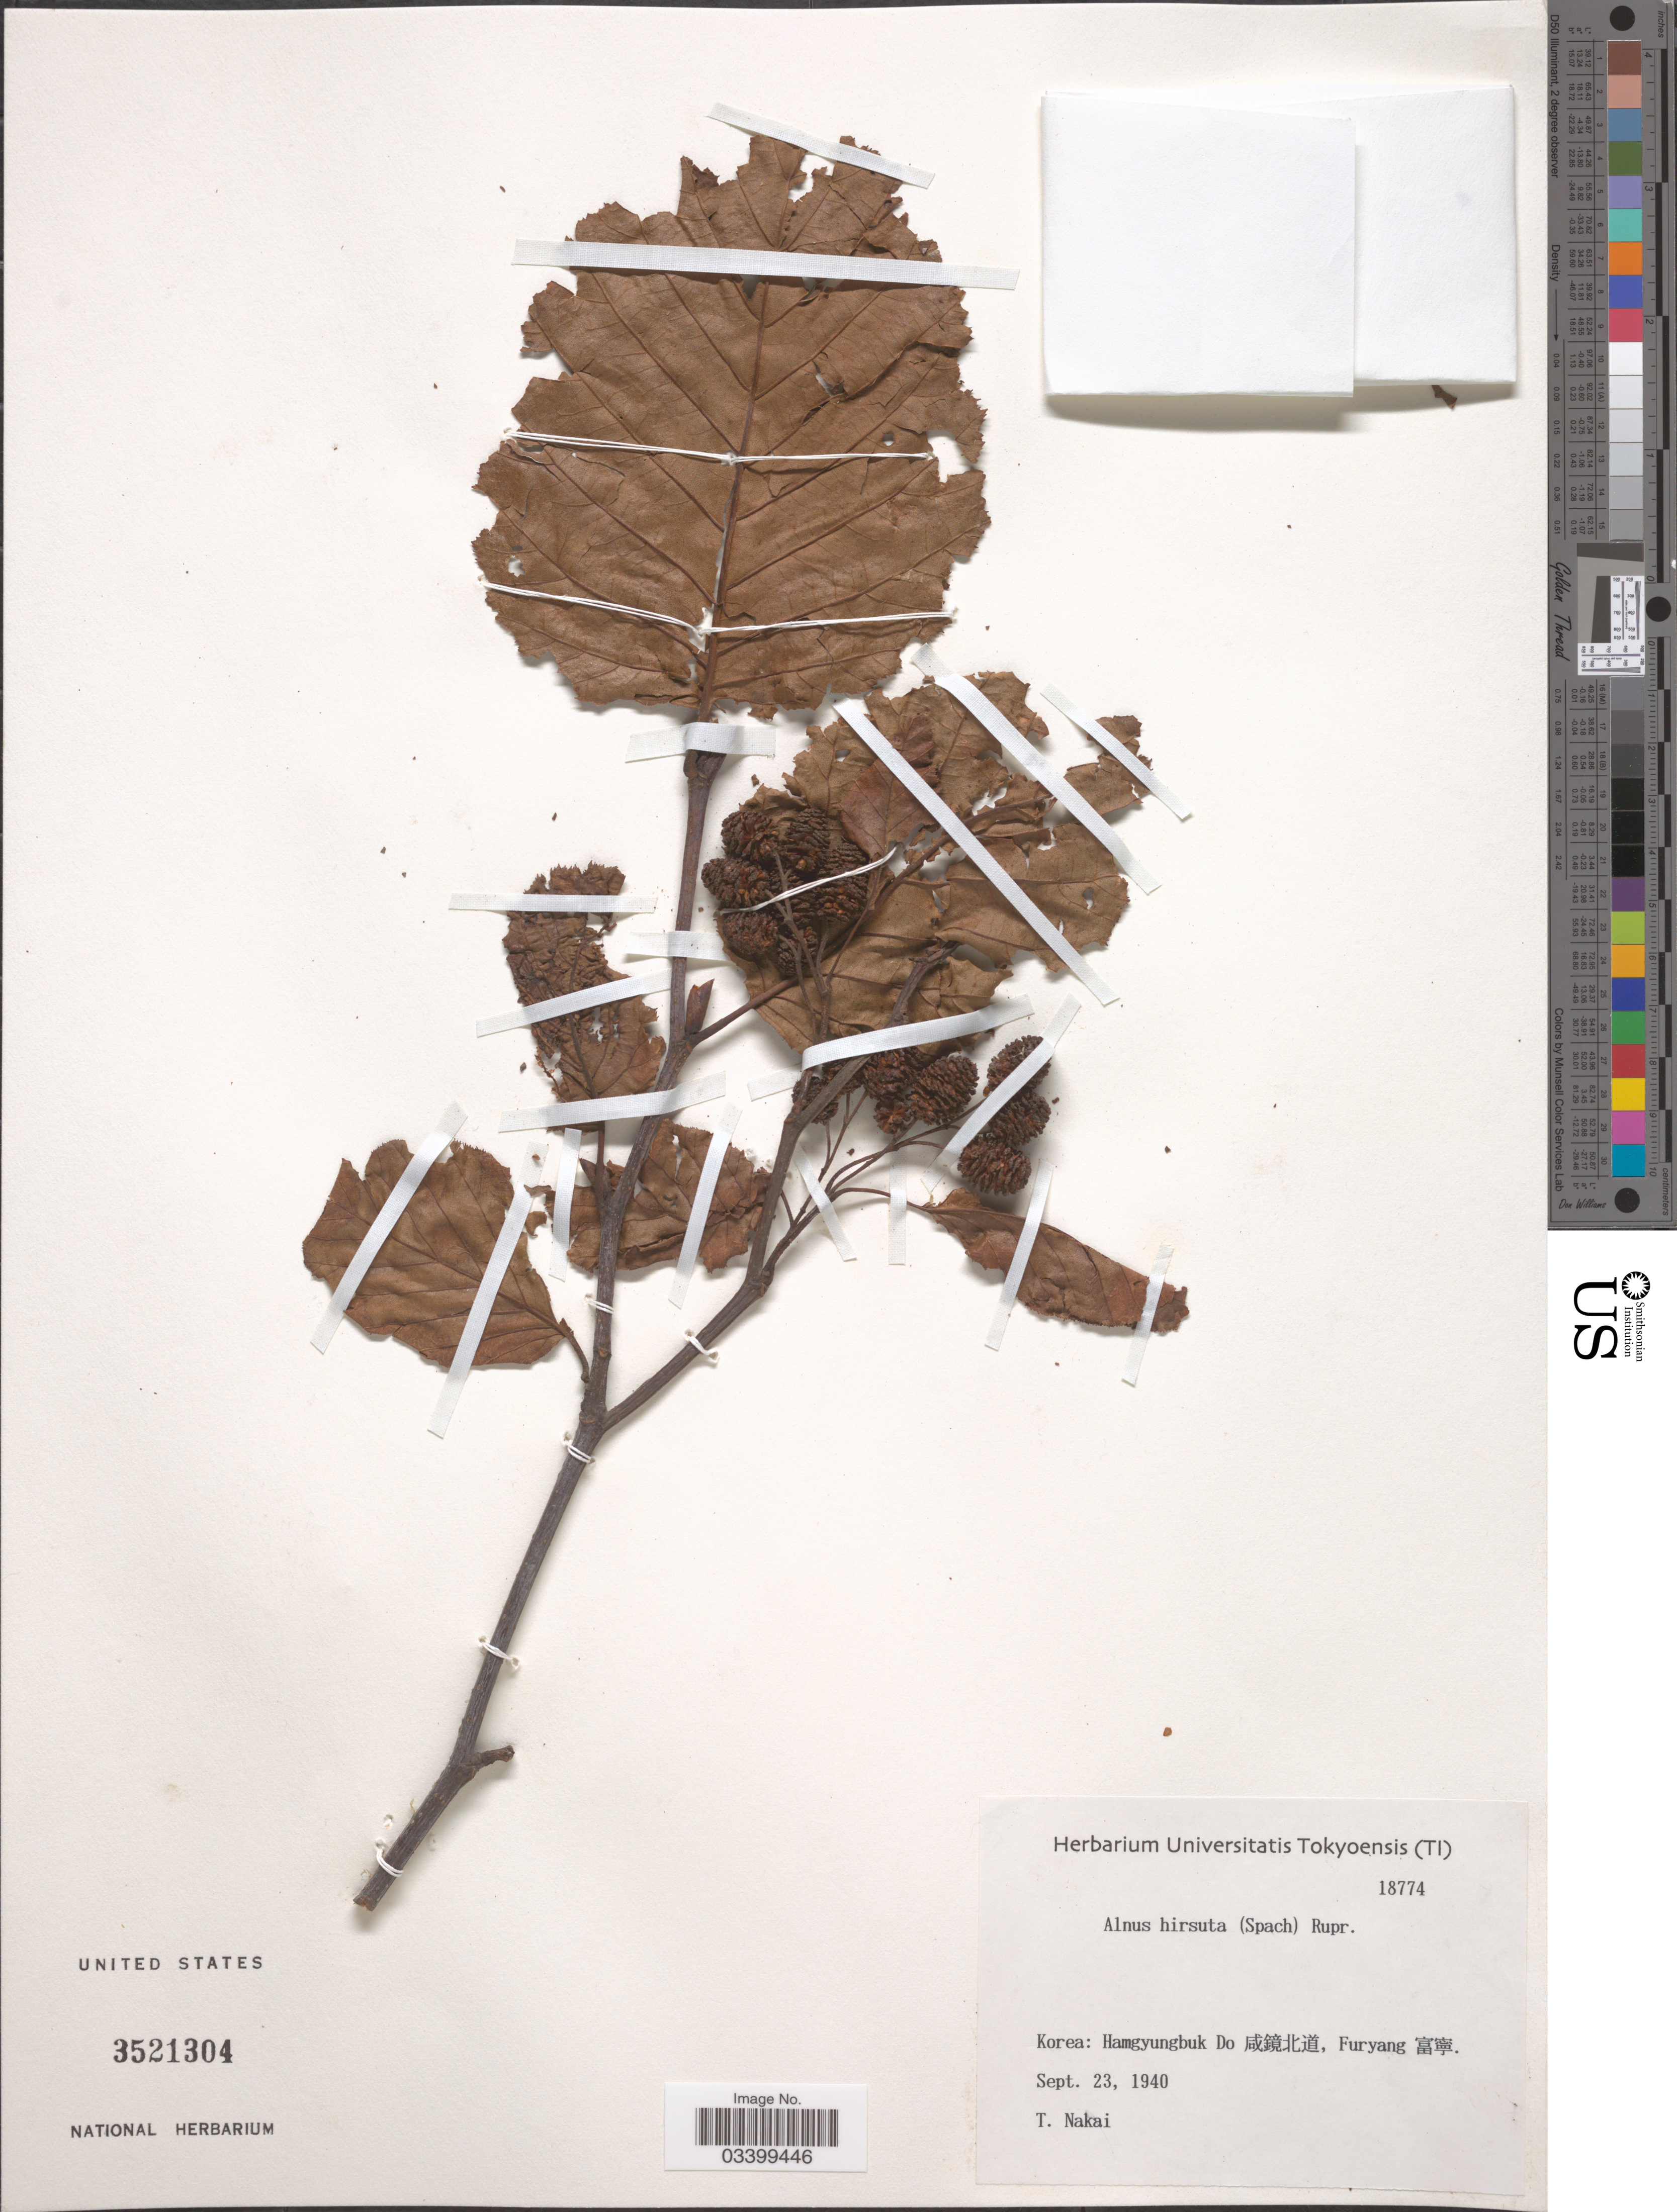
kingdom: Plantae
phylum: Tracheophyta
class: Magnoliopsida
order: Fagales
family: Betulaceae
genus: Alnus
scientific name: Alnus hirsuta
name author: (Spach) Rupr.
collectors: T. Nakai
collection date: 1940-09-23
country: North Korea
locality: Hamgyungbuk Do X, Furyang X.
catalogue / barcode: US 3521304